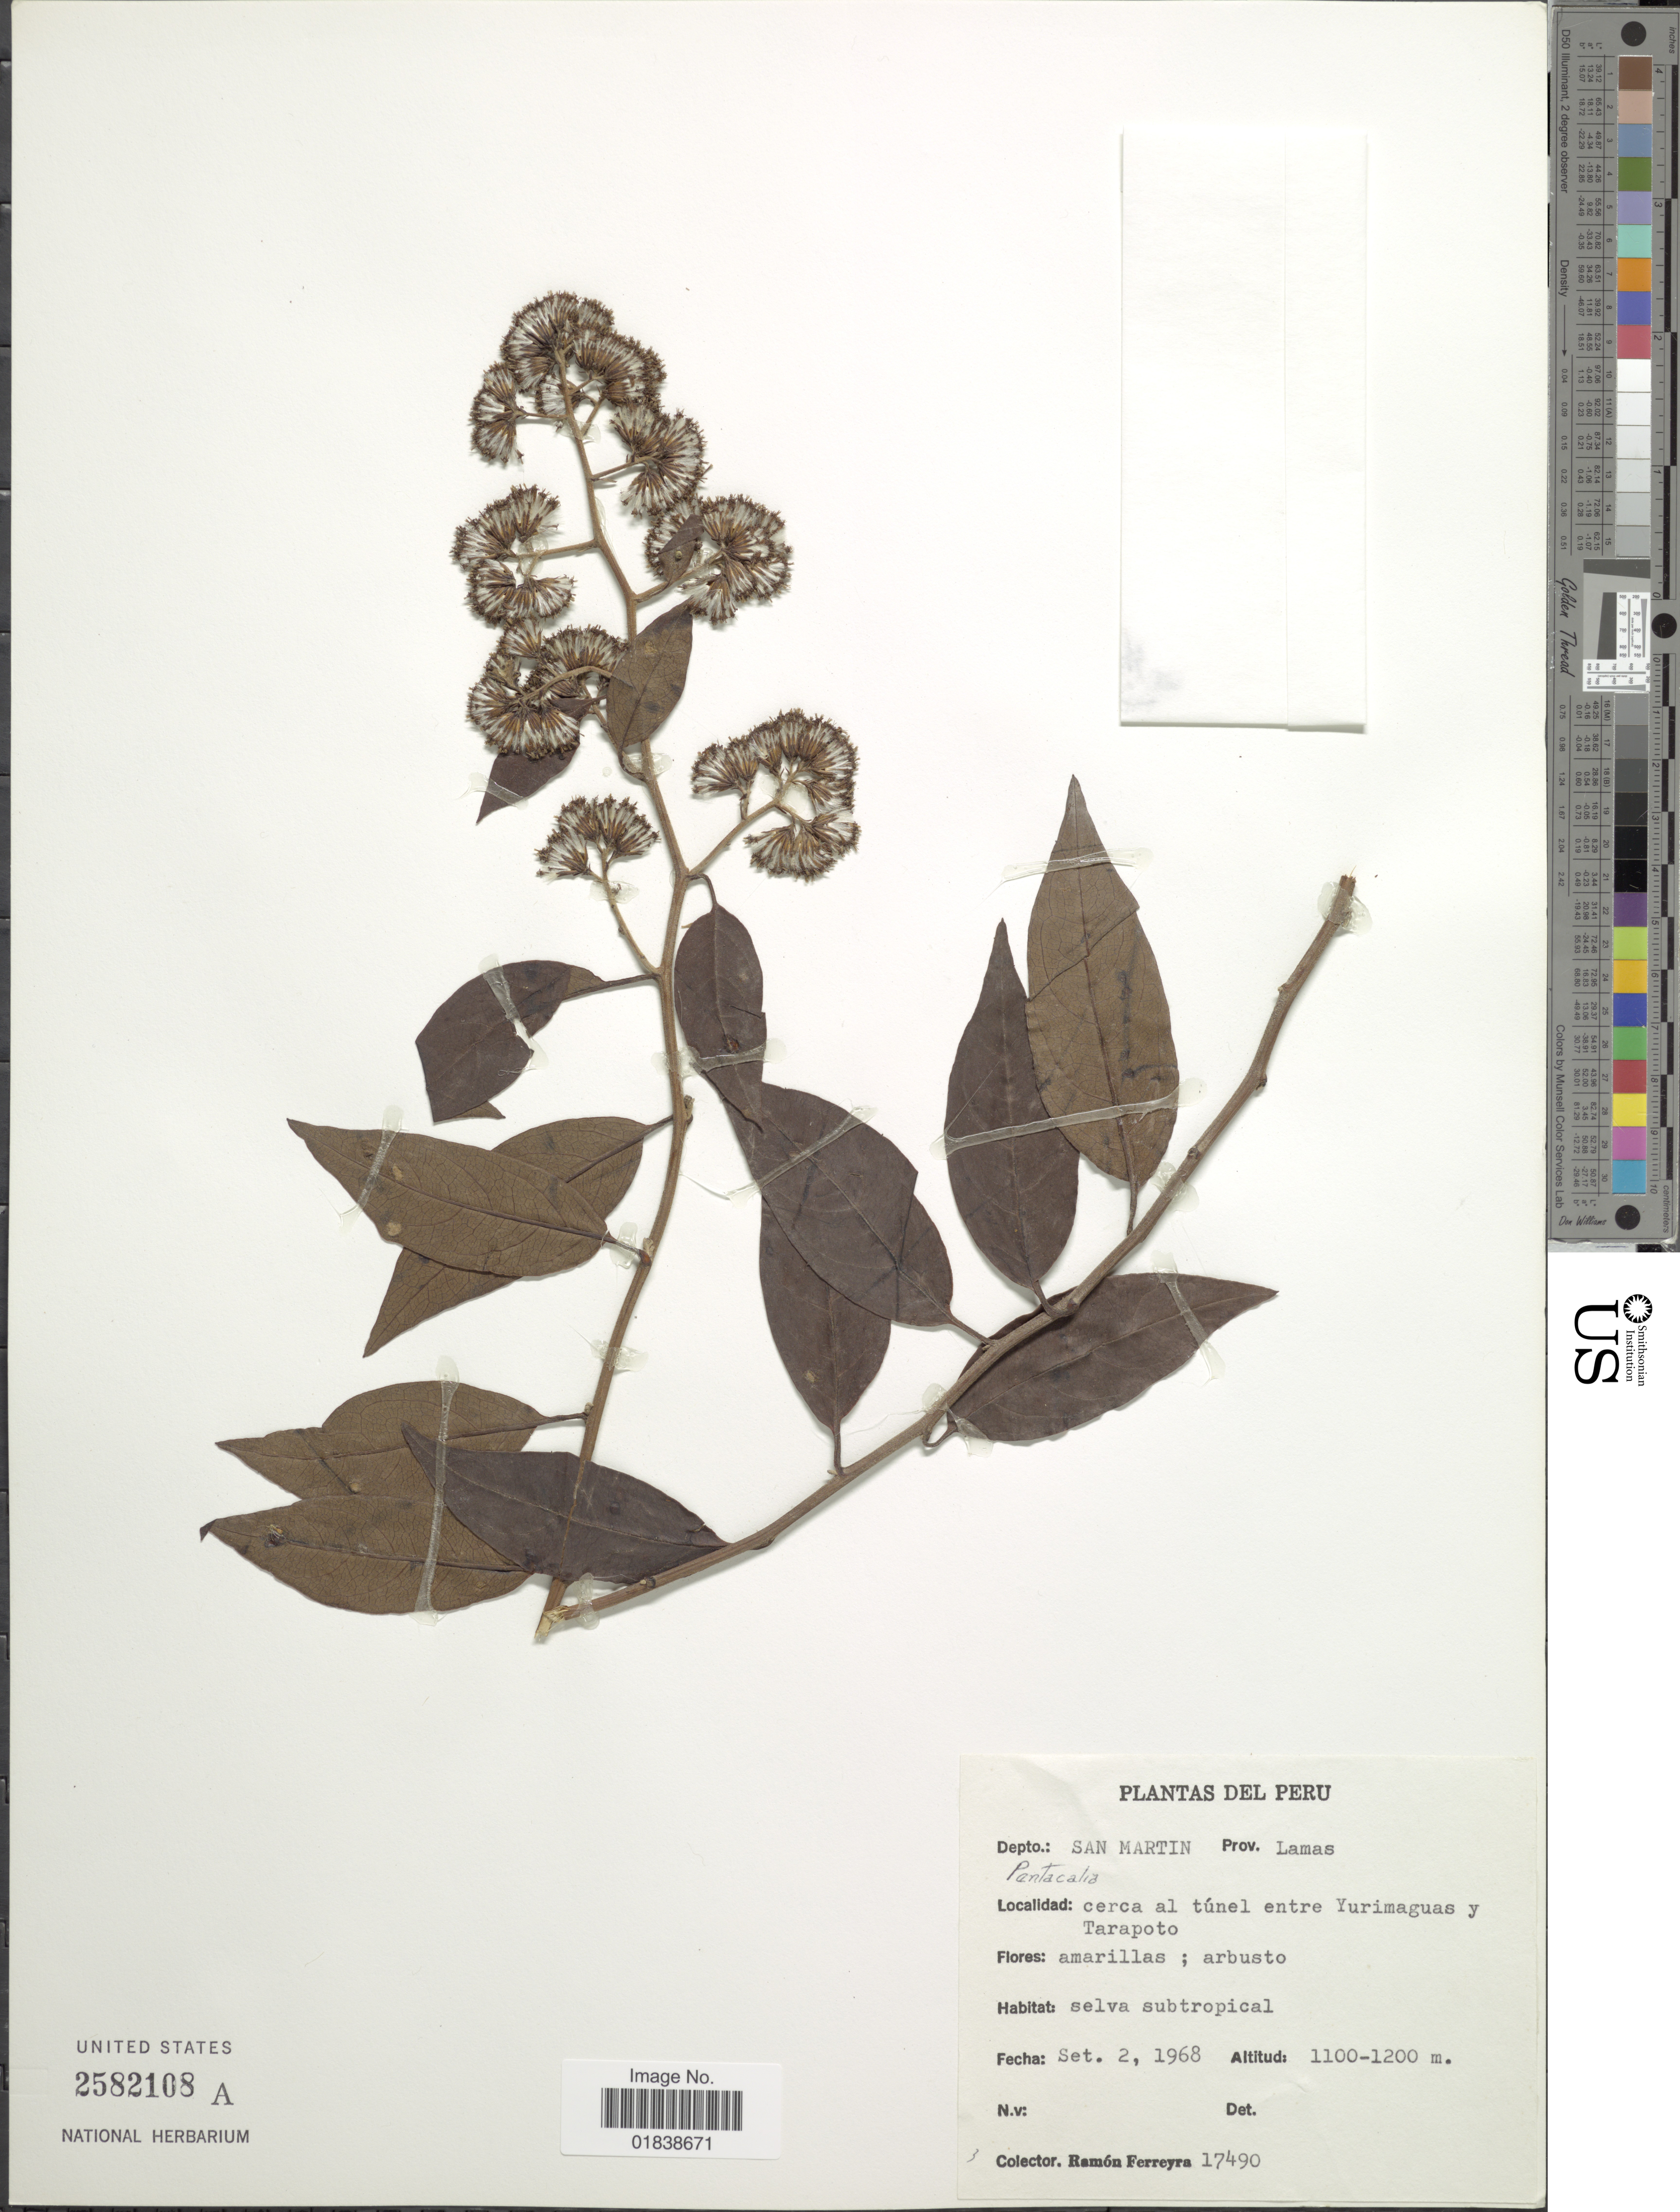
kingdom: Plantae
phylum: Tracheophyta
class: Magnoliopsida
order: Asterales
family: Asteraceae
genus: Senecio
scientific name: Senecio sp.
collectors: R. A. Ferreyra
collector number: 17490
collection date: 1968-09-02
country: Peru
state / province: San Martín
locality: Prov. Lamas, cerca al tunel entre Yurimaguas y Tarapoto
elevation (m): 1100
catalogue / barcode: US 2582108A